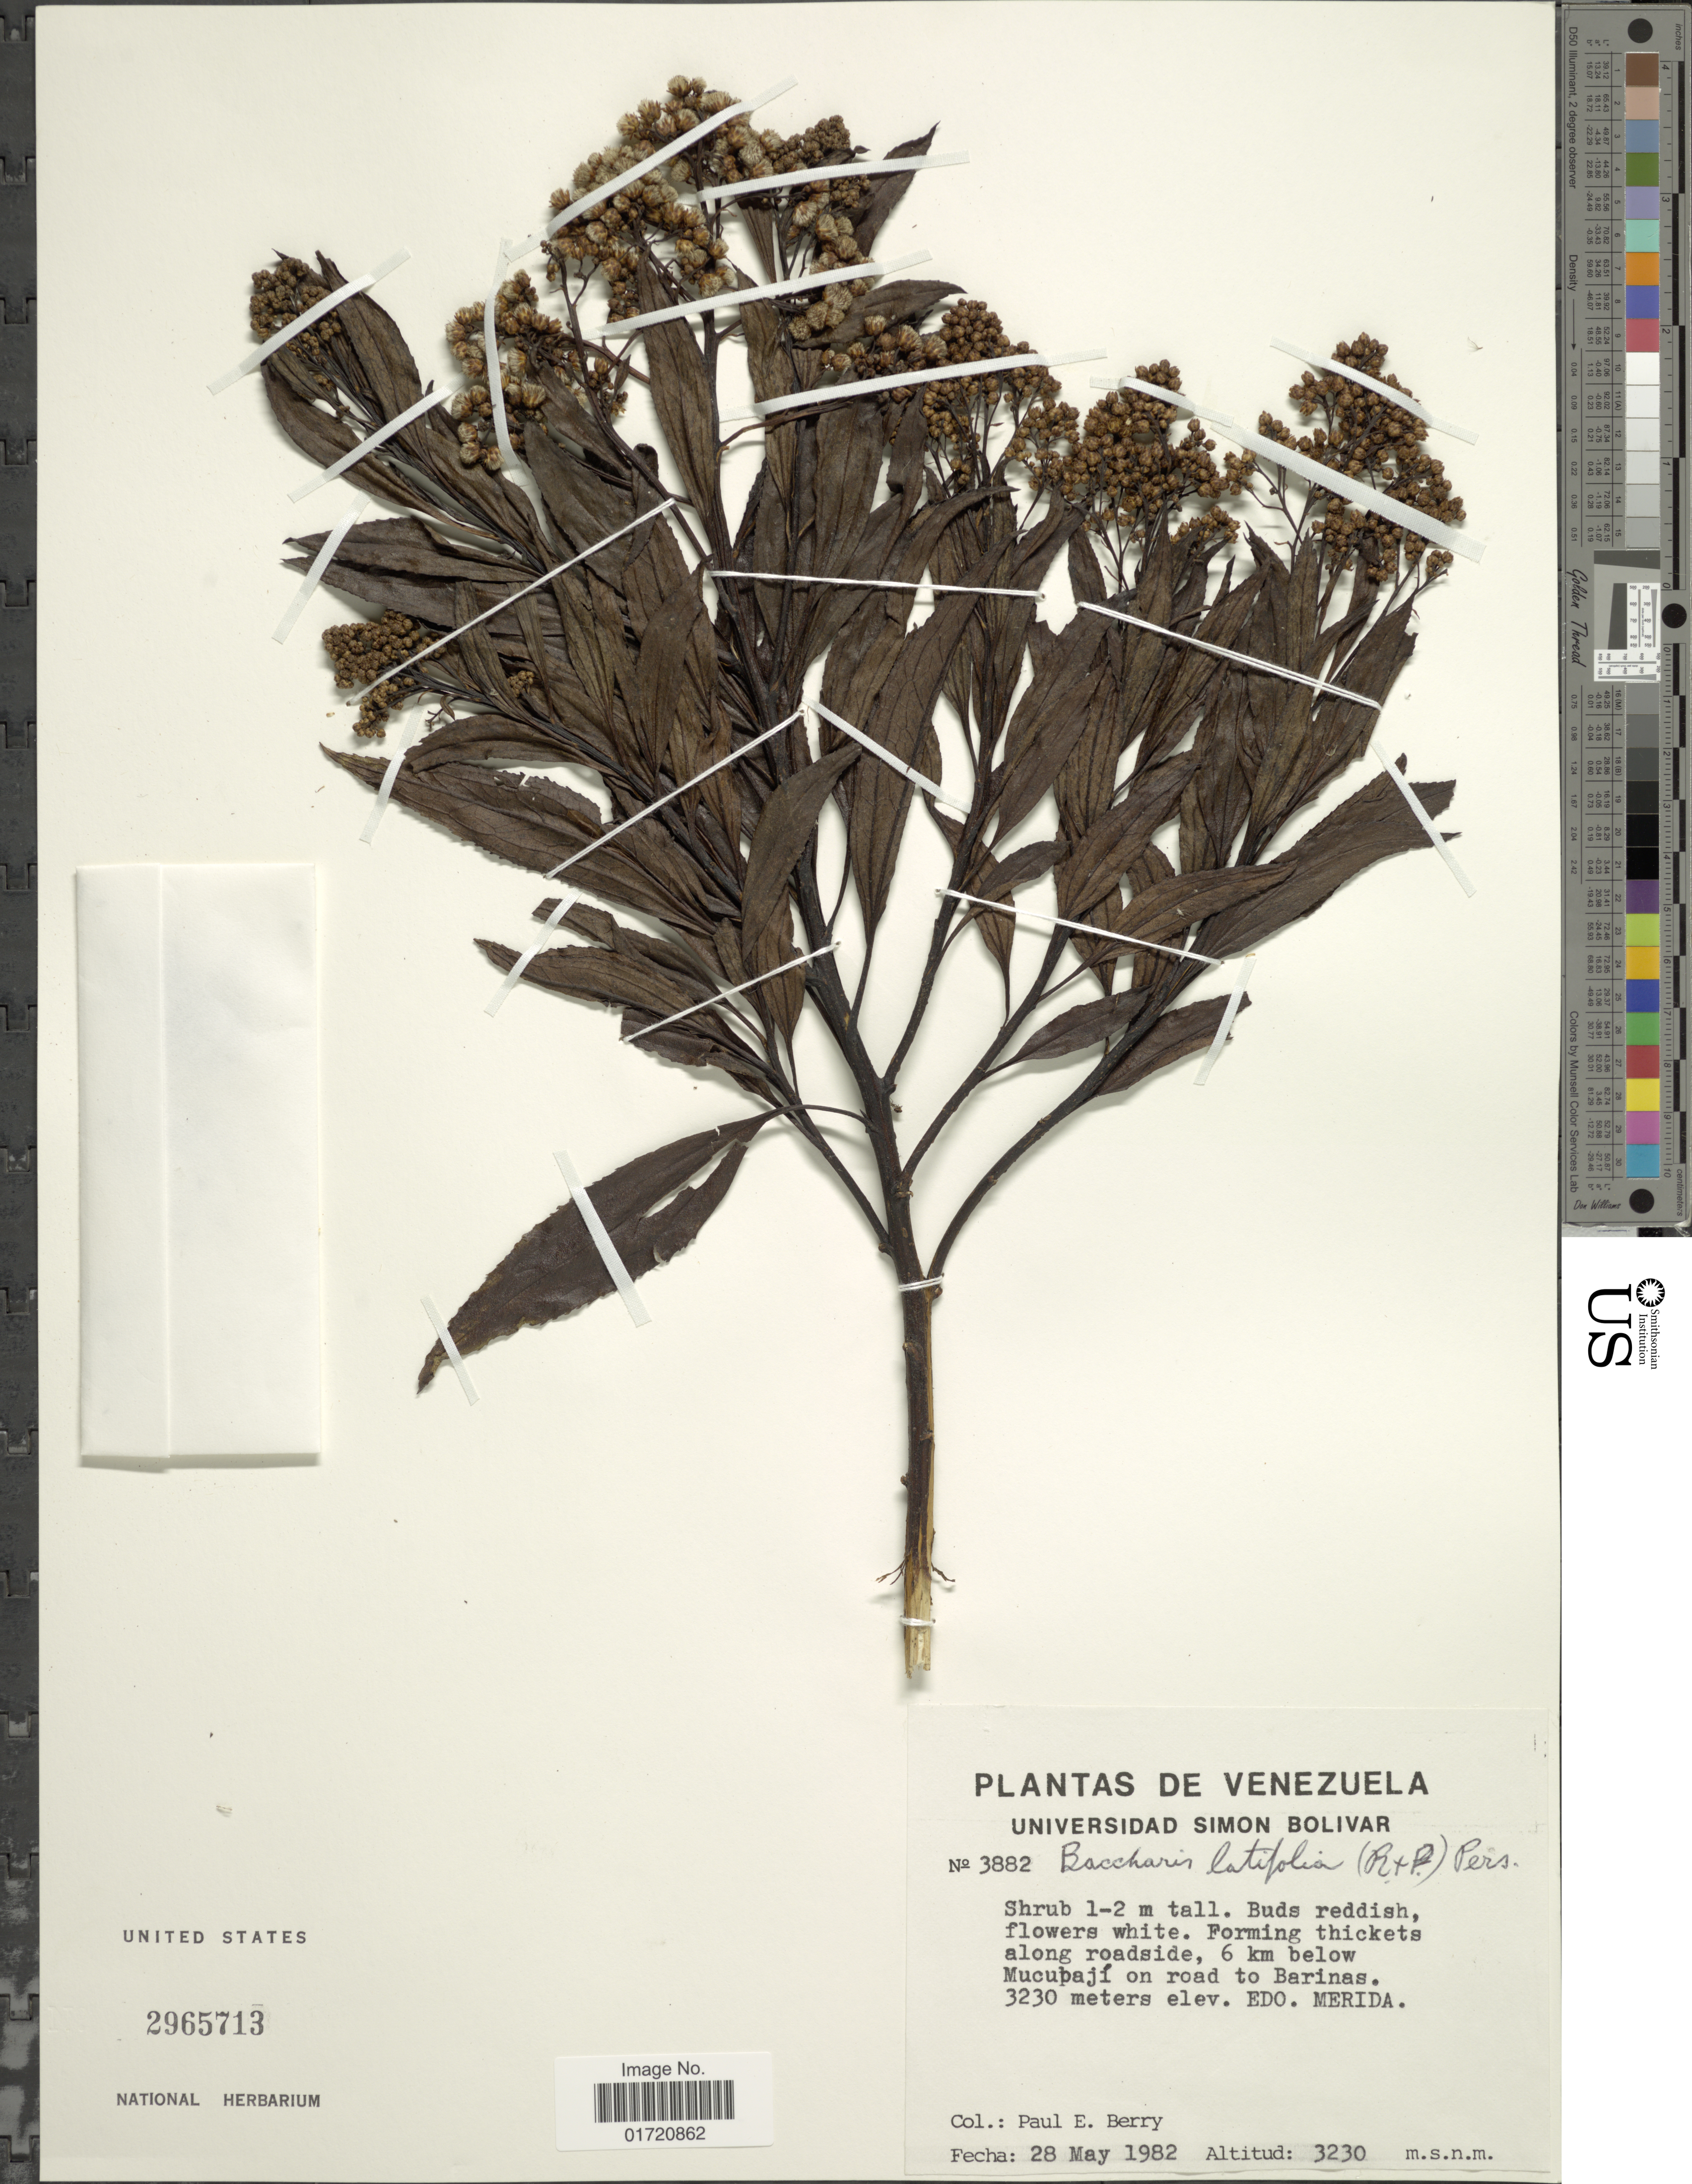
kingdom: Plantae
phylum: Tracheophyta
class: Magnoliopsida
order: Asterales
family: Asteraceae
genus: Baccharis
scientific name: Baccharis latifolia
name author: (Ruiz & Pav.) Pers.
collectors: P. E. Berry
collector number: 3882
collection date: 1982-05-28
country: Venezuela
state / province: Mérida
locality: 6 km below Mucupaji on road to Barinas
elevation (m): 3230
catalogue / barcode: US 2965713